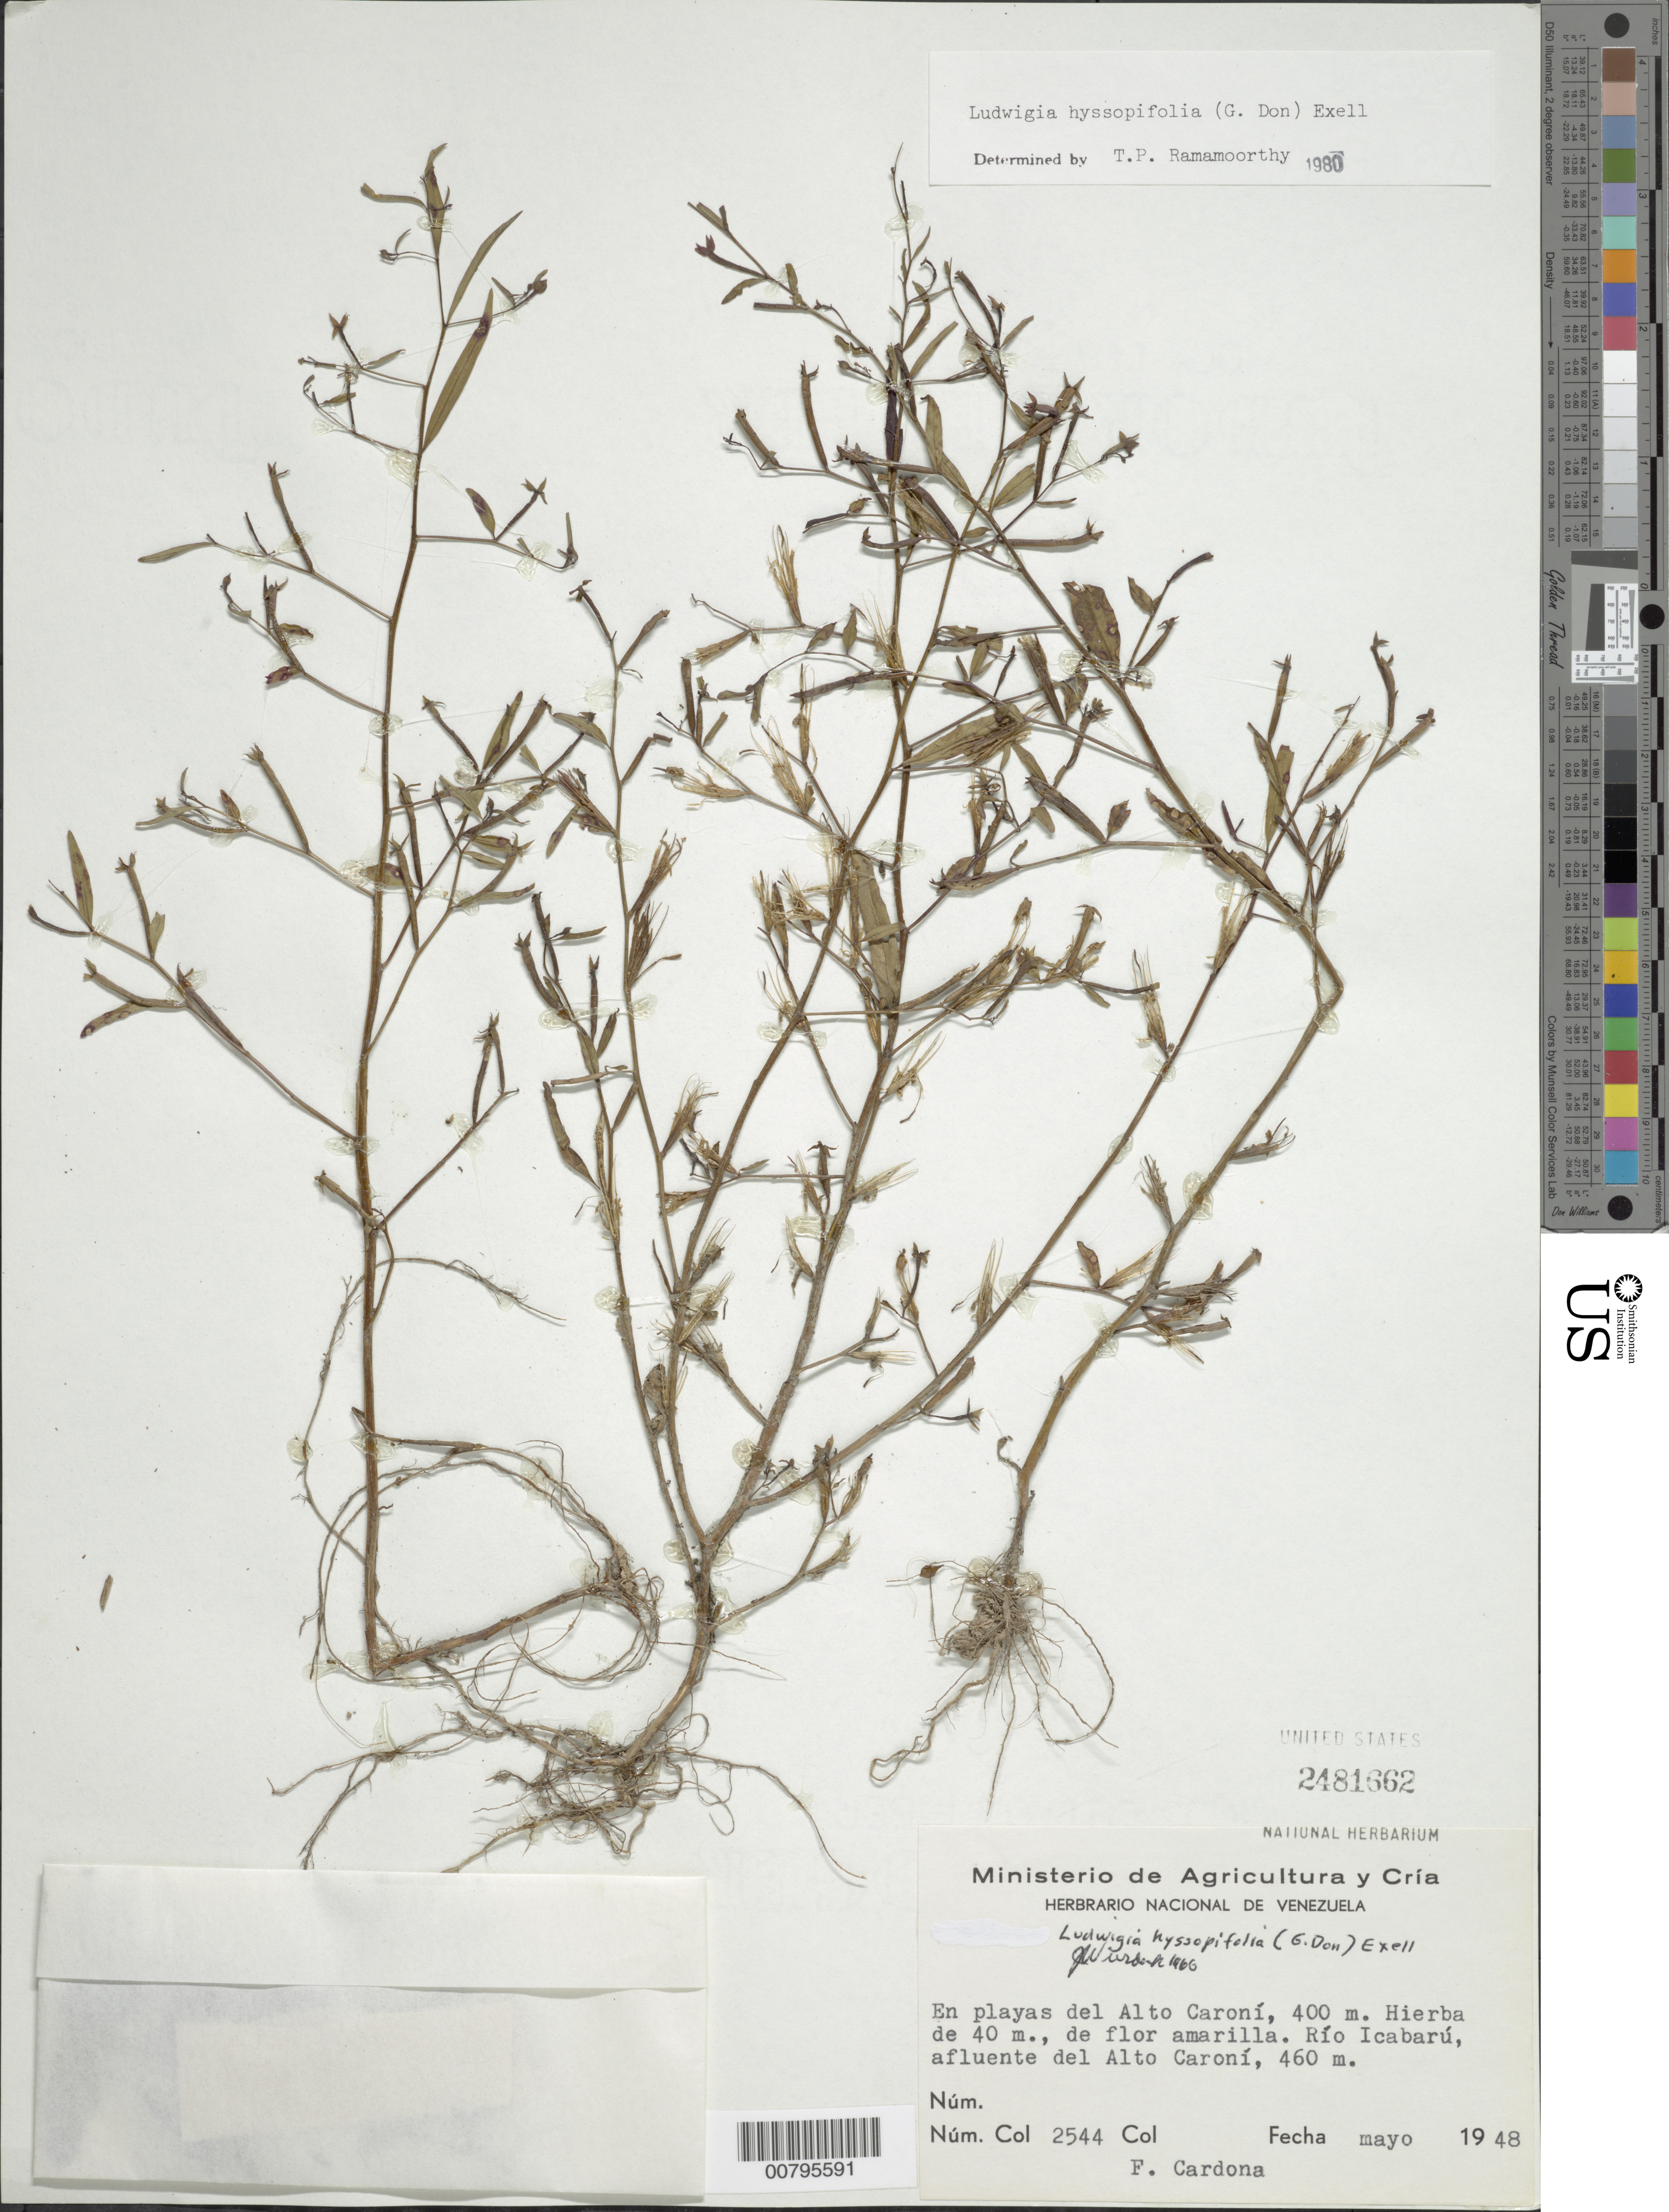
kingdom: Plantae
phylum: Tracheophyta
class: Magnoliopsida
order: Myrtales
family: Onagraceae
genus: Ludwigia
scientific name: Ludwigia hyssopifolia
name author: (G. Don) Exell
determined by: Wurdack, John J., (US), US (UNITED STATES)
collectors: F. Cardona Puig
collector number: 2544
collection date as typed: May-48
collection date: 1948-05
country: Venezuela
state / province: Bolívar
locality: Río Icabarú, afluente del Alto Caroní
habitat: Playas del Alto Caroni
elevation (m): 460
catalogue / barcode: US 2481662